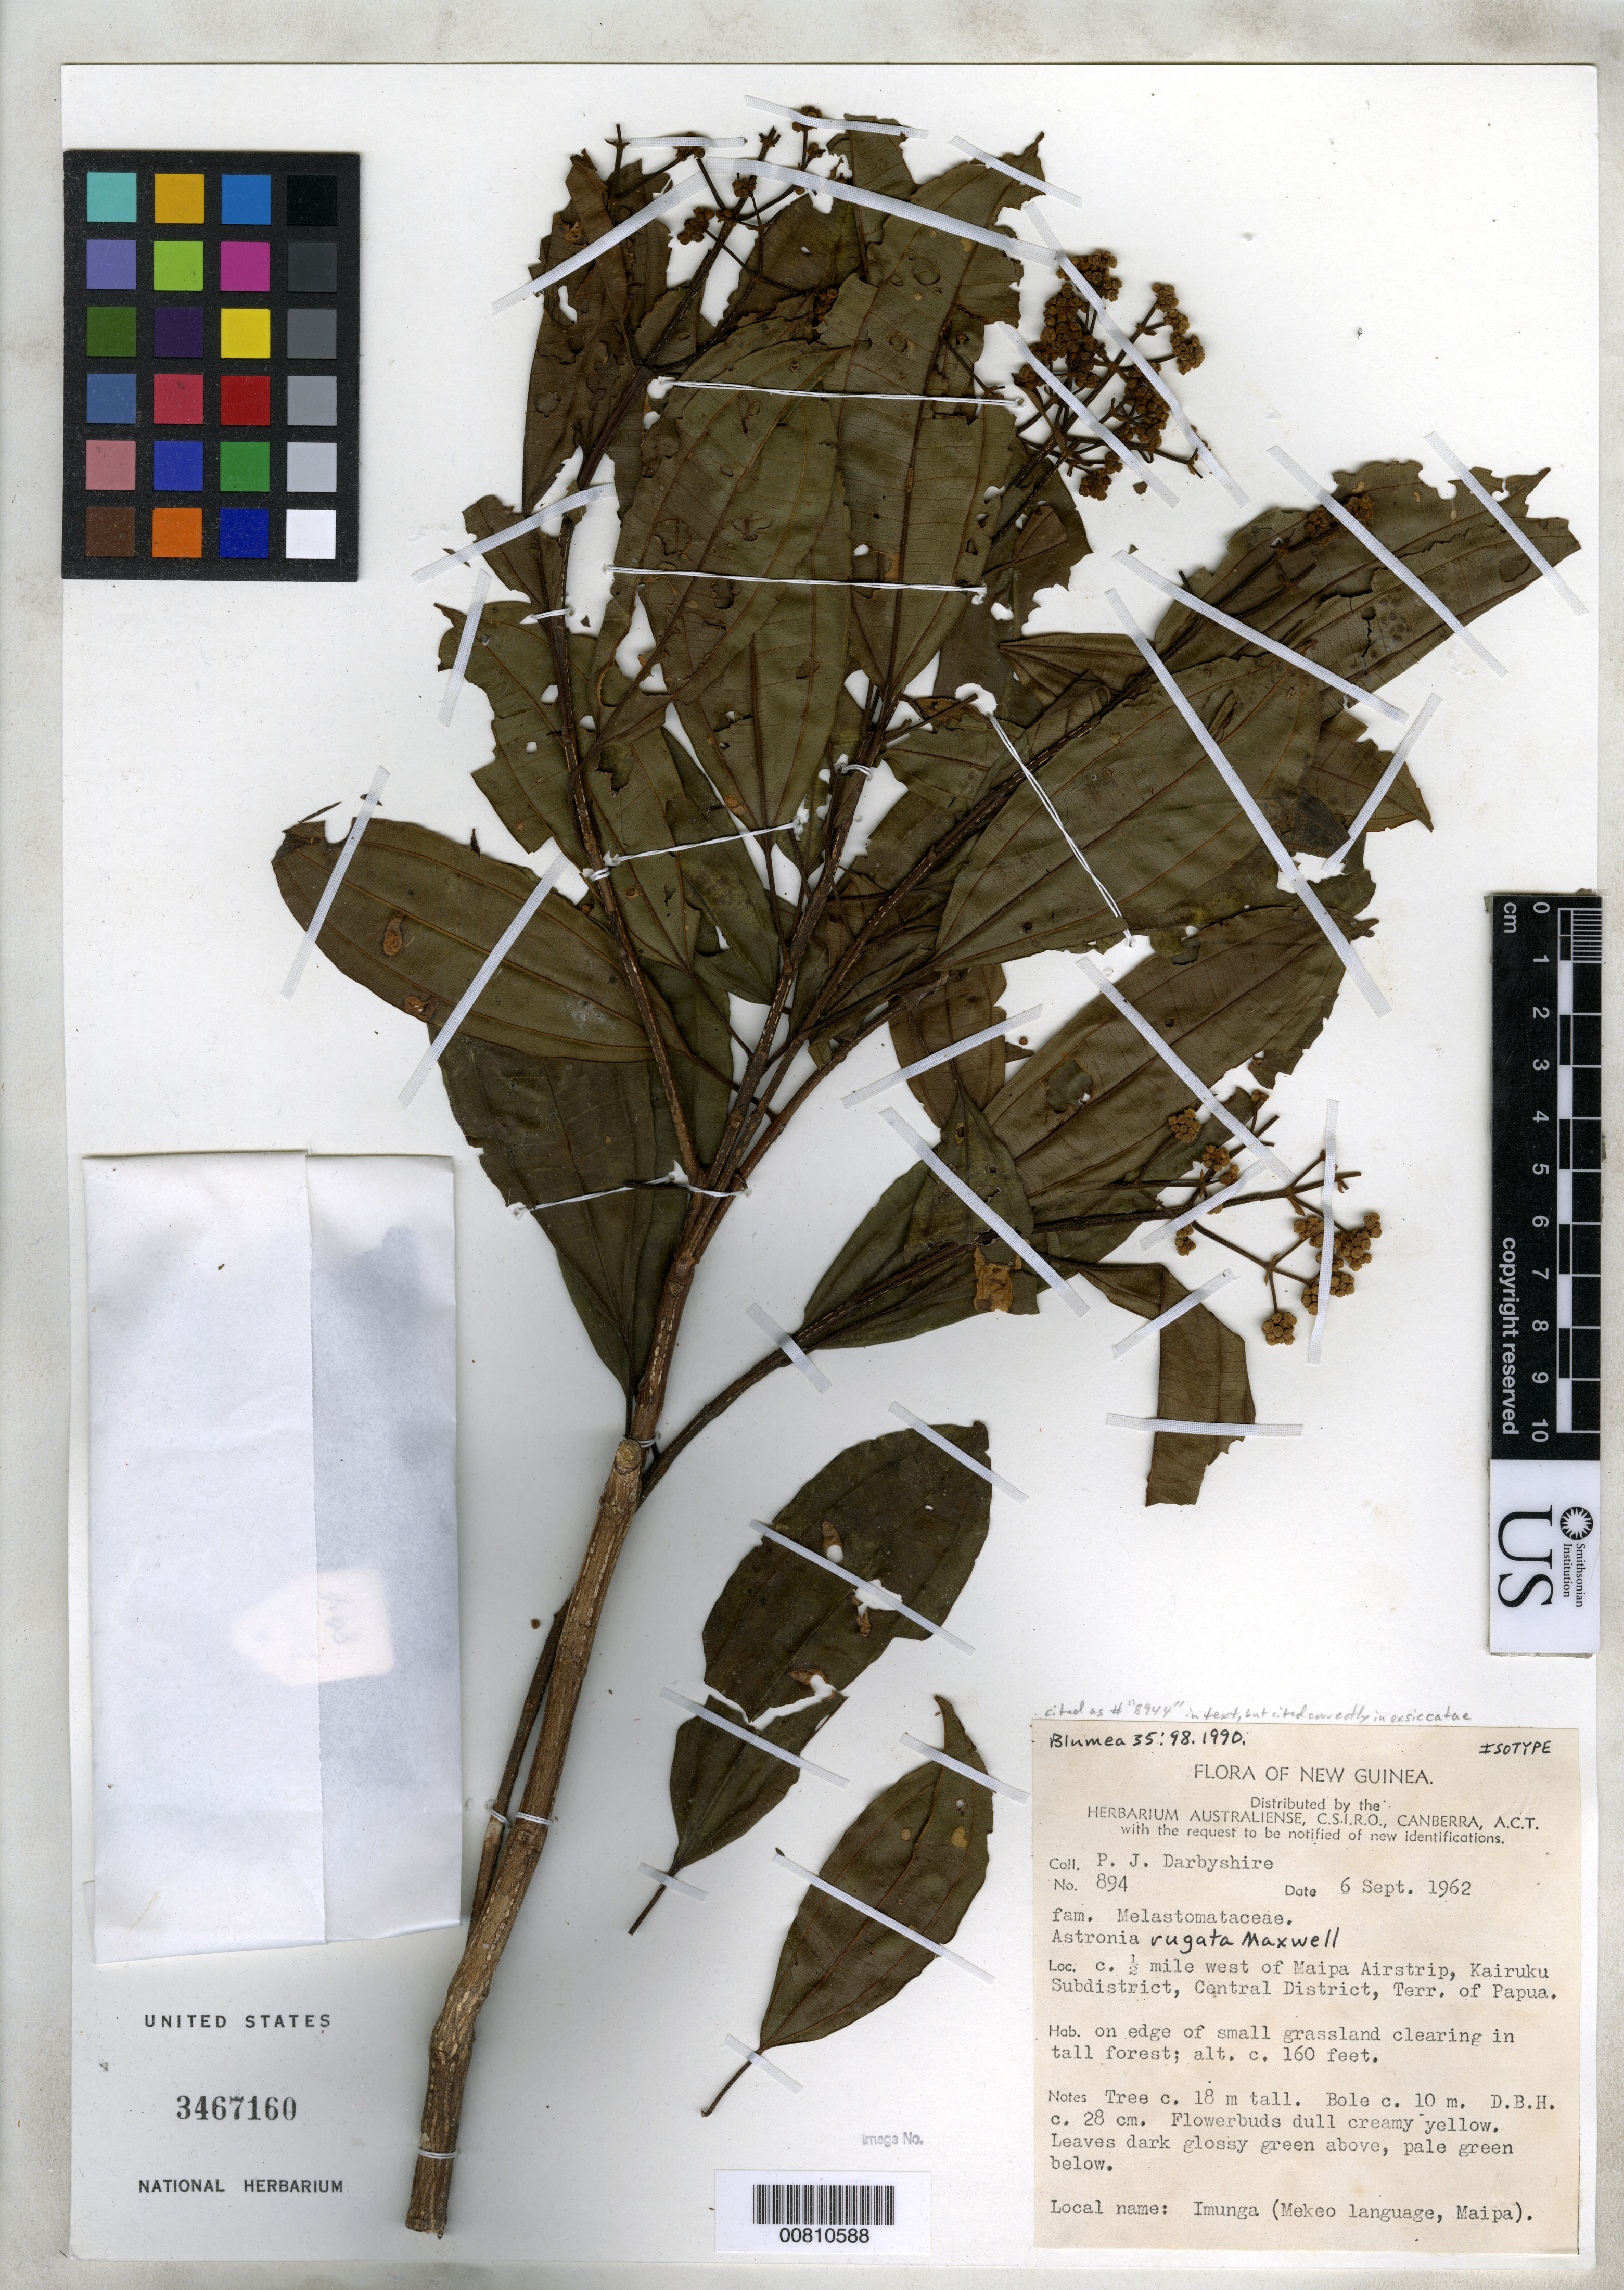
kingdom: Plantae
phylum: Tracheophyta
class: Magnoliopsida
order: Myrtales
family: Melastomataceae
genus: Astronia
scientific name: Astronia rugata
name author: J.F. Maxwell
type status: Isotype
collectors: P. Darbyshire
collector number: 894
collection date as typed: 06 Sep 1962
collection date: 1962-09-06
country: Papua New Guinea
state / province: Central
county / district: Kairuku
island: New Guinea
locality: C. 1/2 mile west of Maipa Airstrip, Kairuku Subdistrict, Central District, Terr. of Papua.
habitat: On edge of small grassland clearing in tall forest.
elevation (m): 49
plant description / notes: Holotype at SING. Collection number cited as "8944" in protologue, but as "894" in exsiccatae.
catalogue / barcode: US 3467160